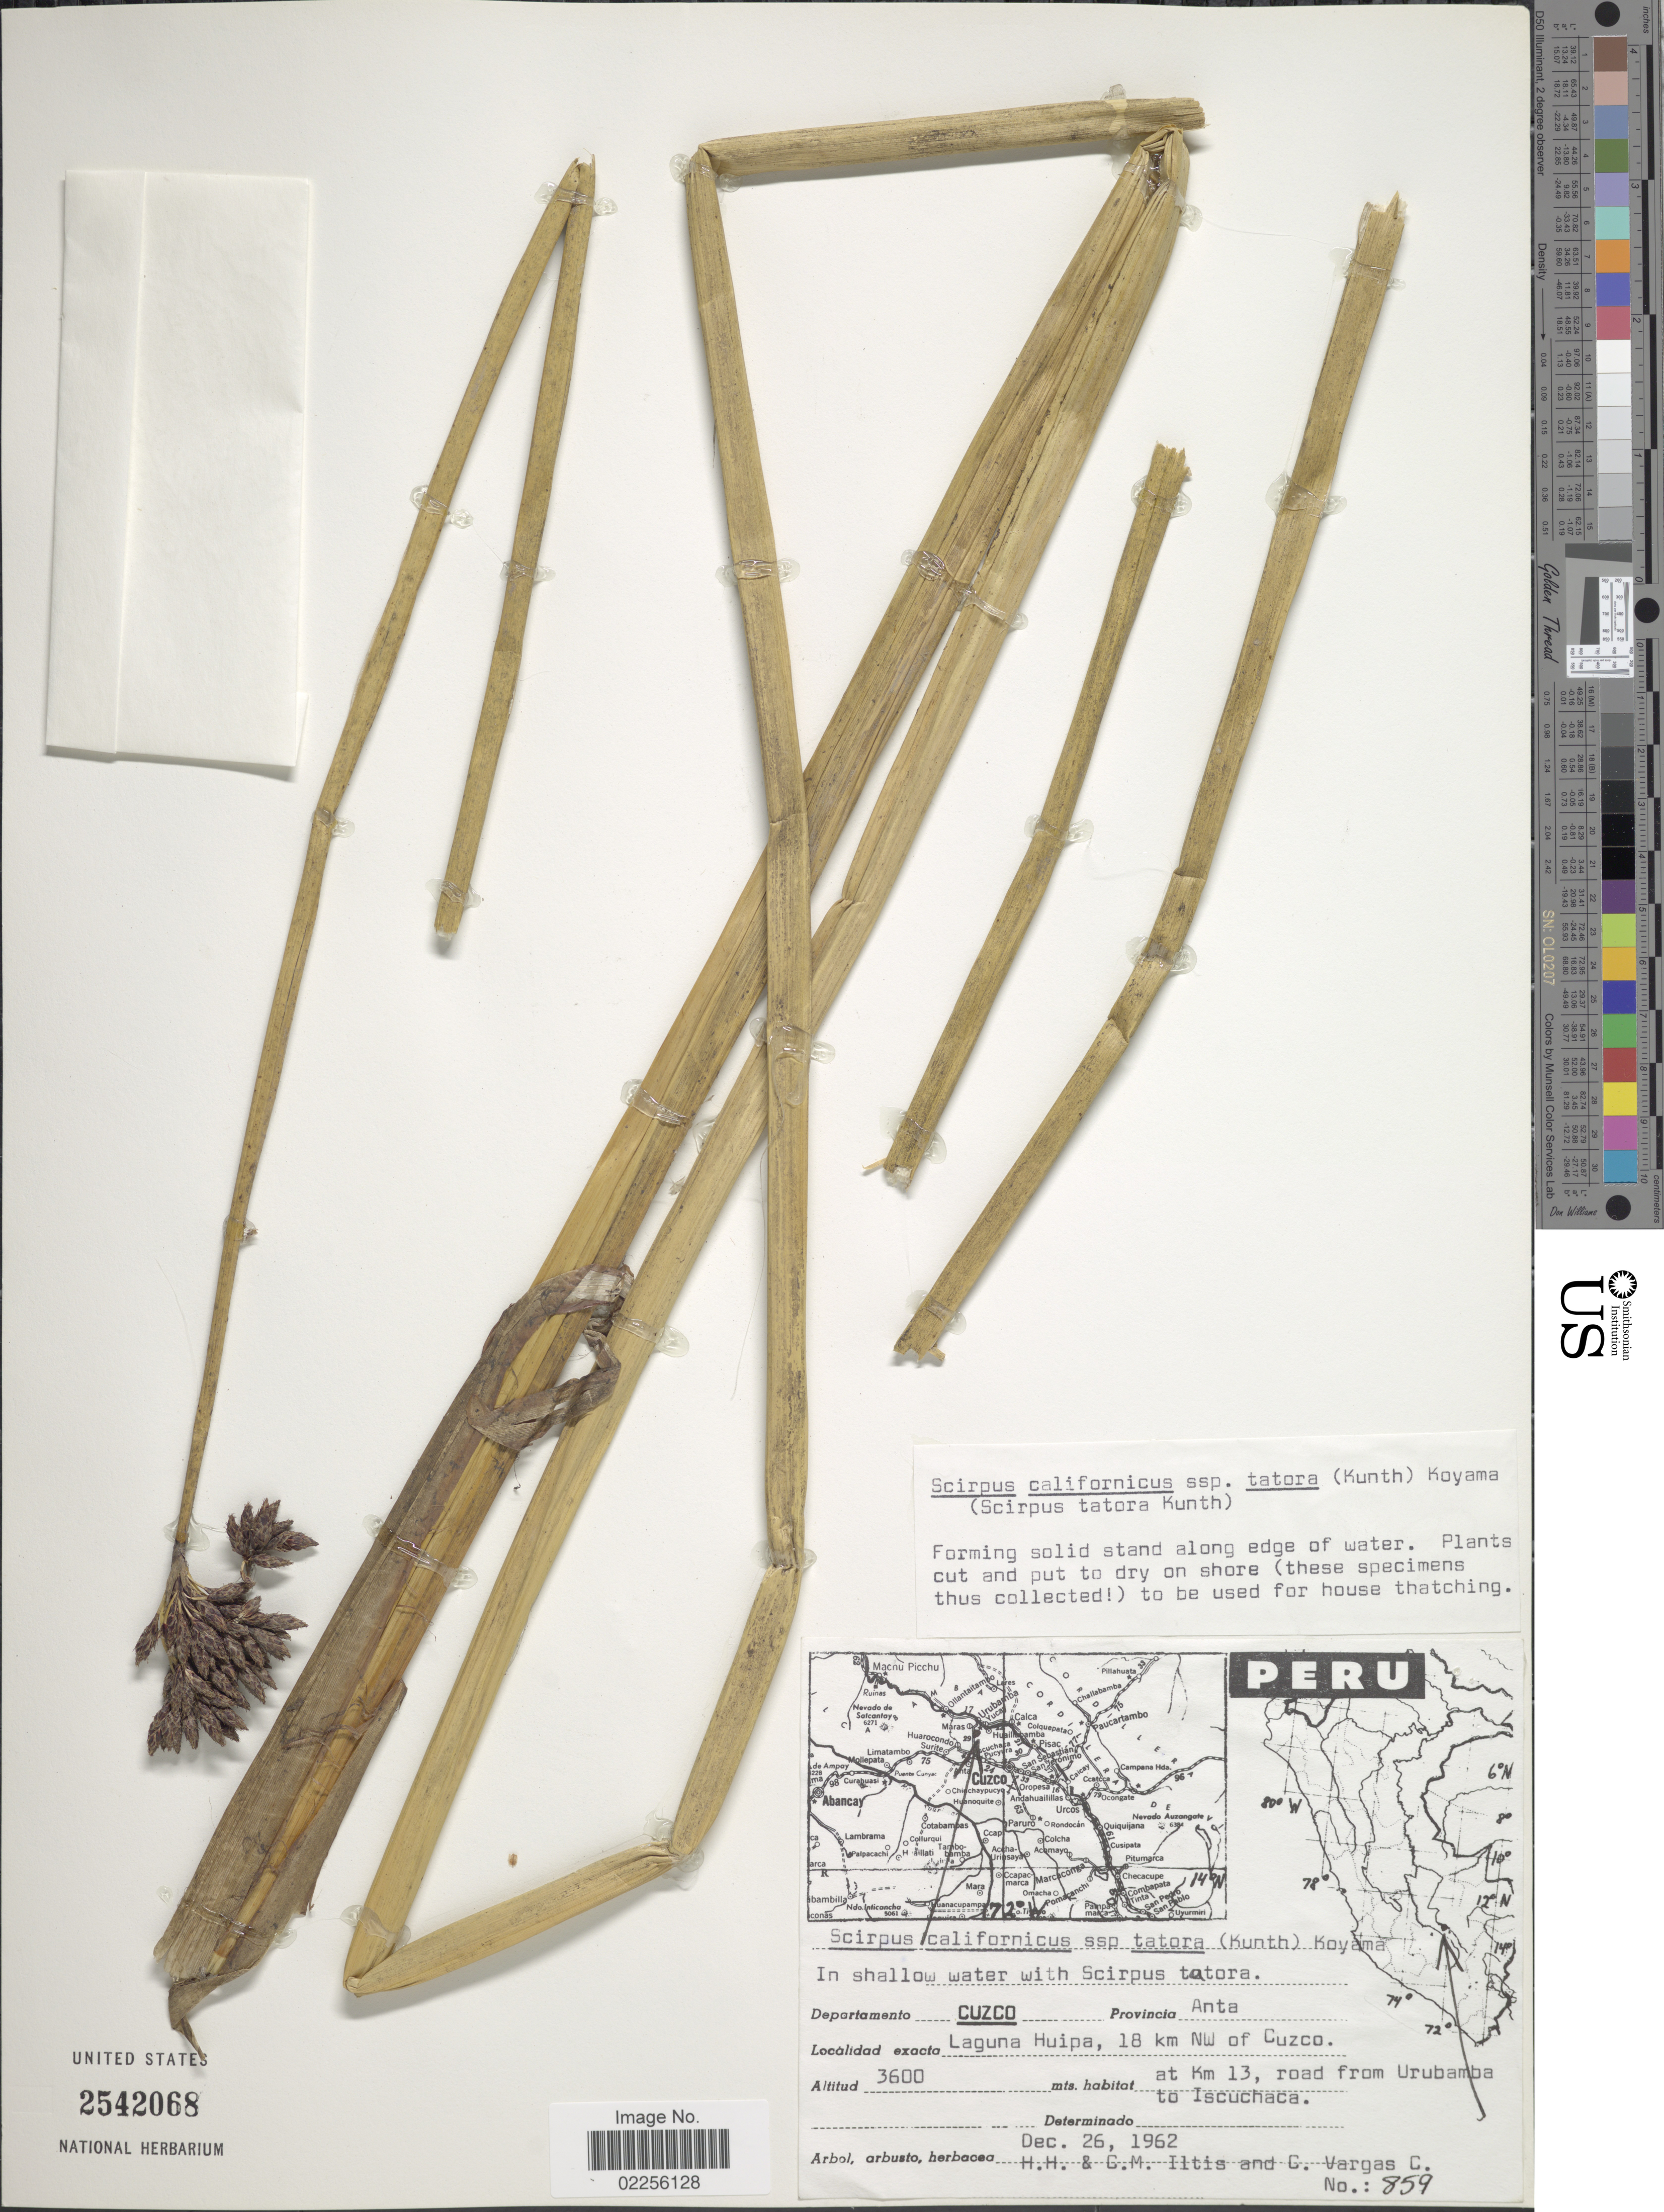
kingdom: Plantae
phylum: Tracheophyta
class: Liliopsida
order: Poales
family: Cyperaceae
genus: Schoenoplectus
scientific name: Schoenoplectus californicus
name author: (C.A. Mey.) Soják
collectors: H. H. Iltis, C. M Iltis & C. Vargas Calderón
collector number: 859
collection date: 1962-12-26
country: Peru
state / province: Cusco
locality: Departamento Cuzco Anta, laguna Huipa, 18 km NW of Cuzco, at Km 13, road from Urubamba to Iscuchaca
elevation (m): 3600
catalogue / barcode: US 2542068